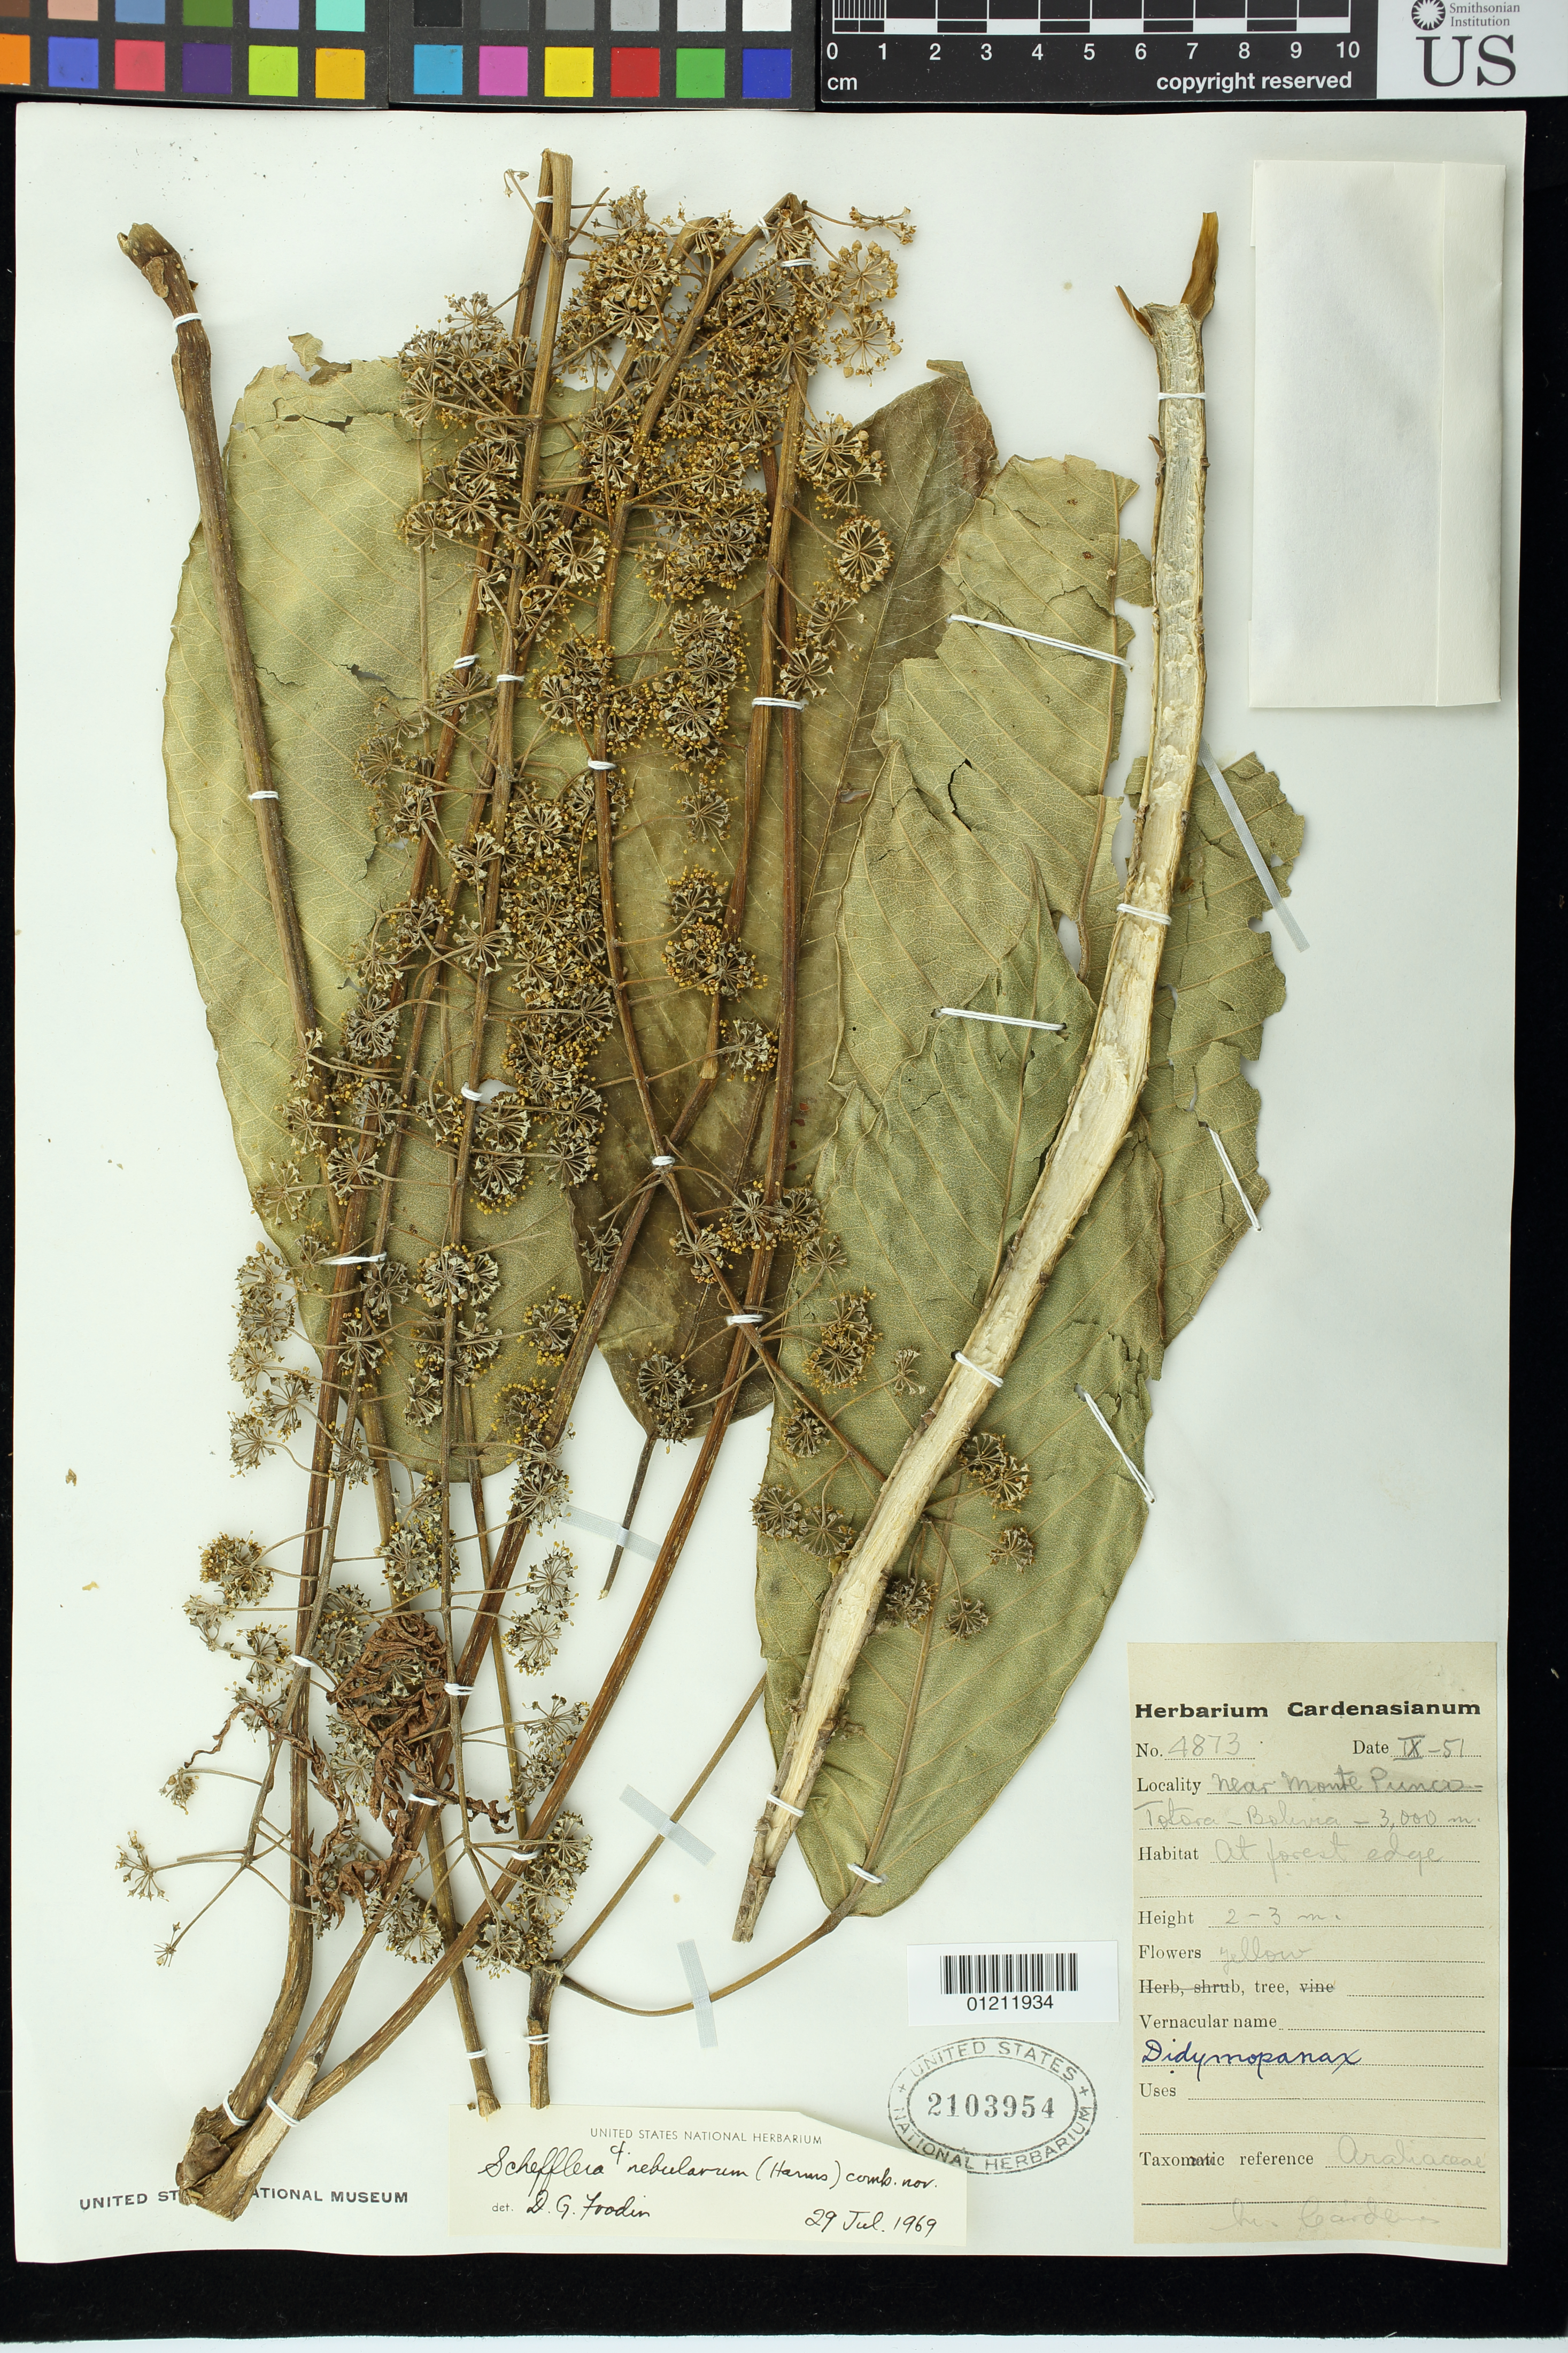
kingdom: Plantae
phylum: Tracheophyta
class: Magnoliopsida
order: Apiales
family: Araliaceae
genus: Schefflera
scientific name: Schefflera nebularum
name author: (Harms) Frodin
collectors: M. Cárdenas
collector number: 4873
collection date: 1951-09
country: Bolivia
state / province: Cochabamba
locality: Near Monte Puncu - Totora. At forest edge.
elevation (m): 3000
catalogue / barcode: US 2103954